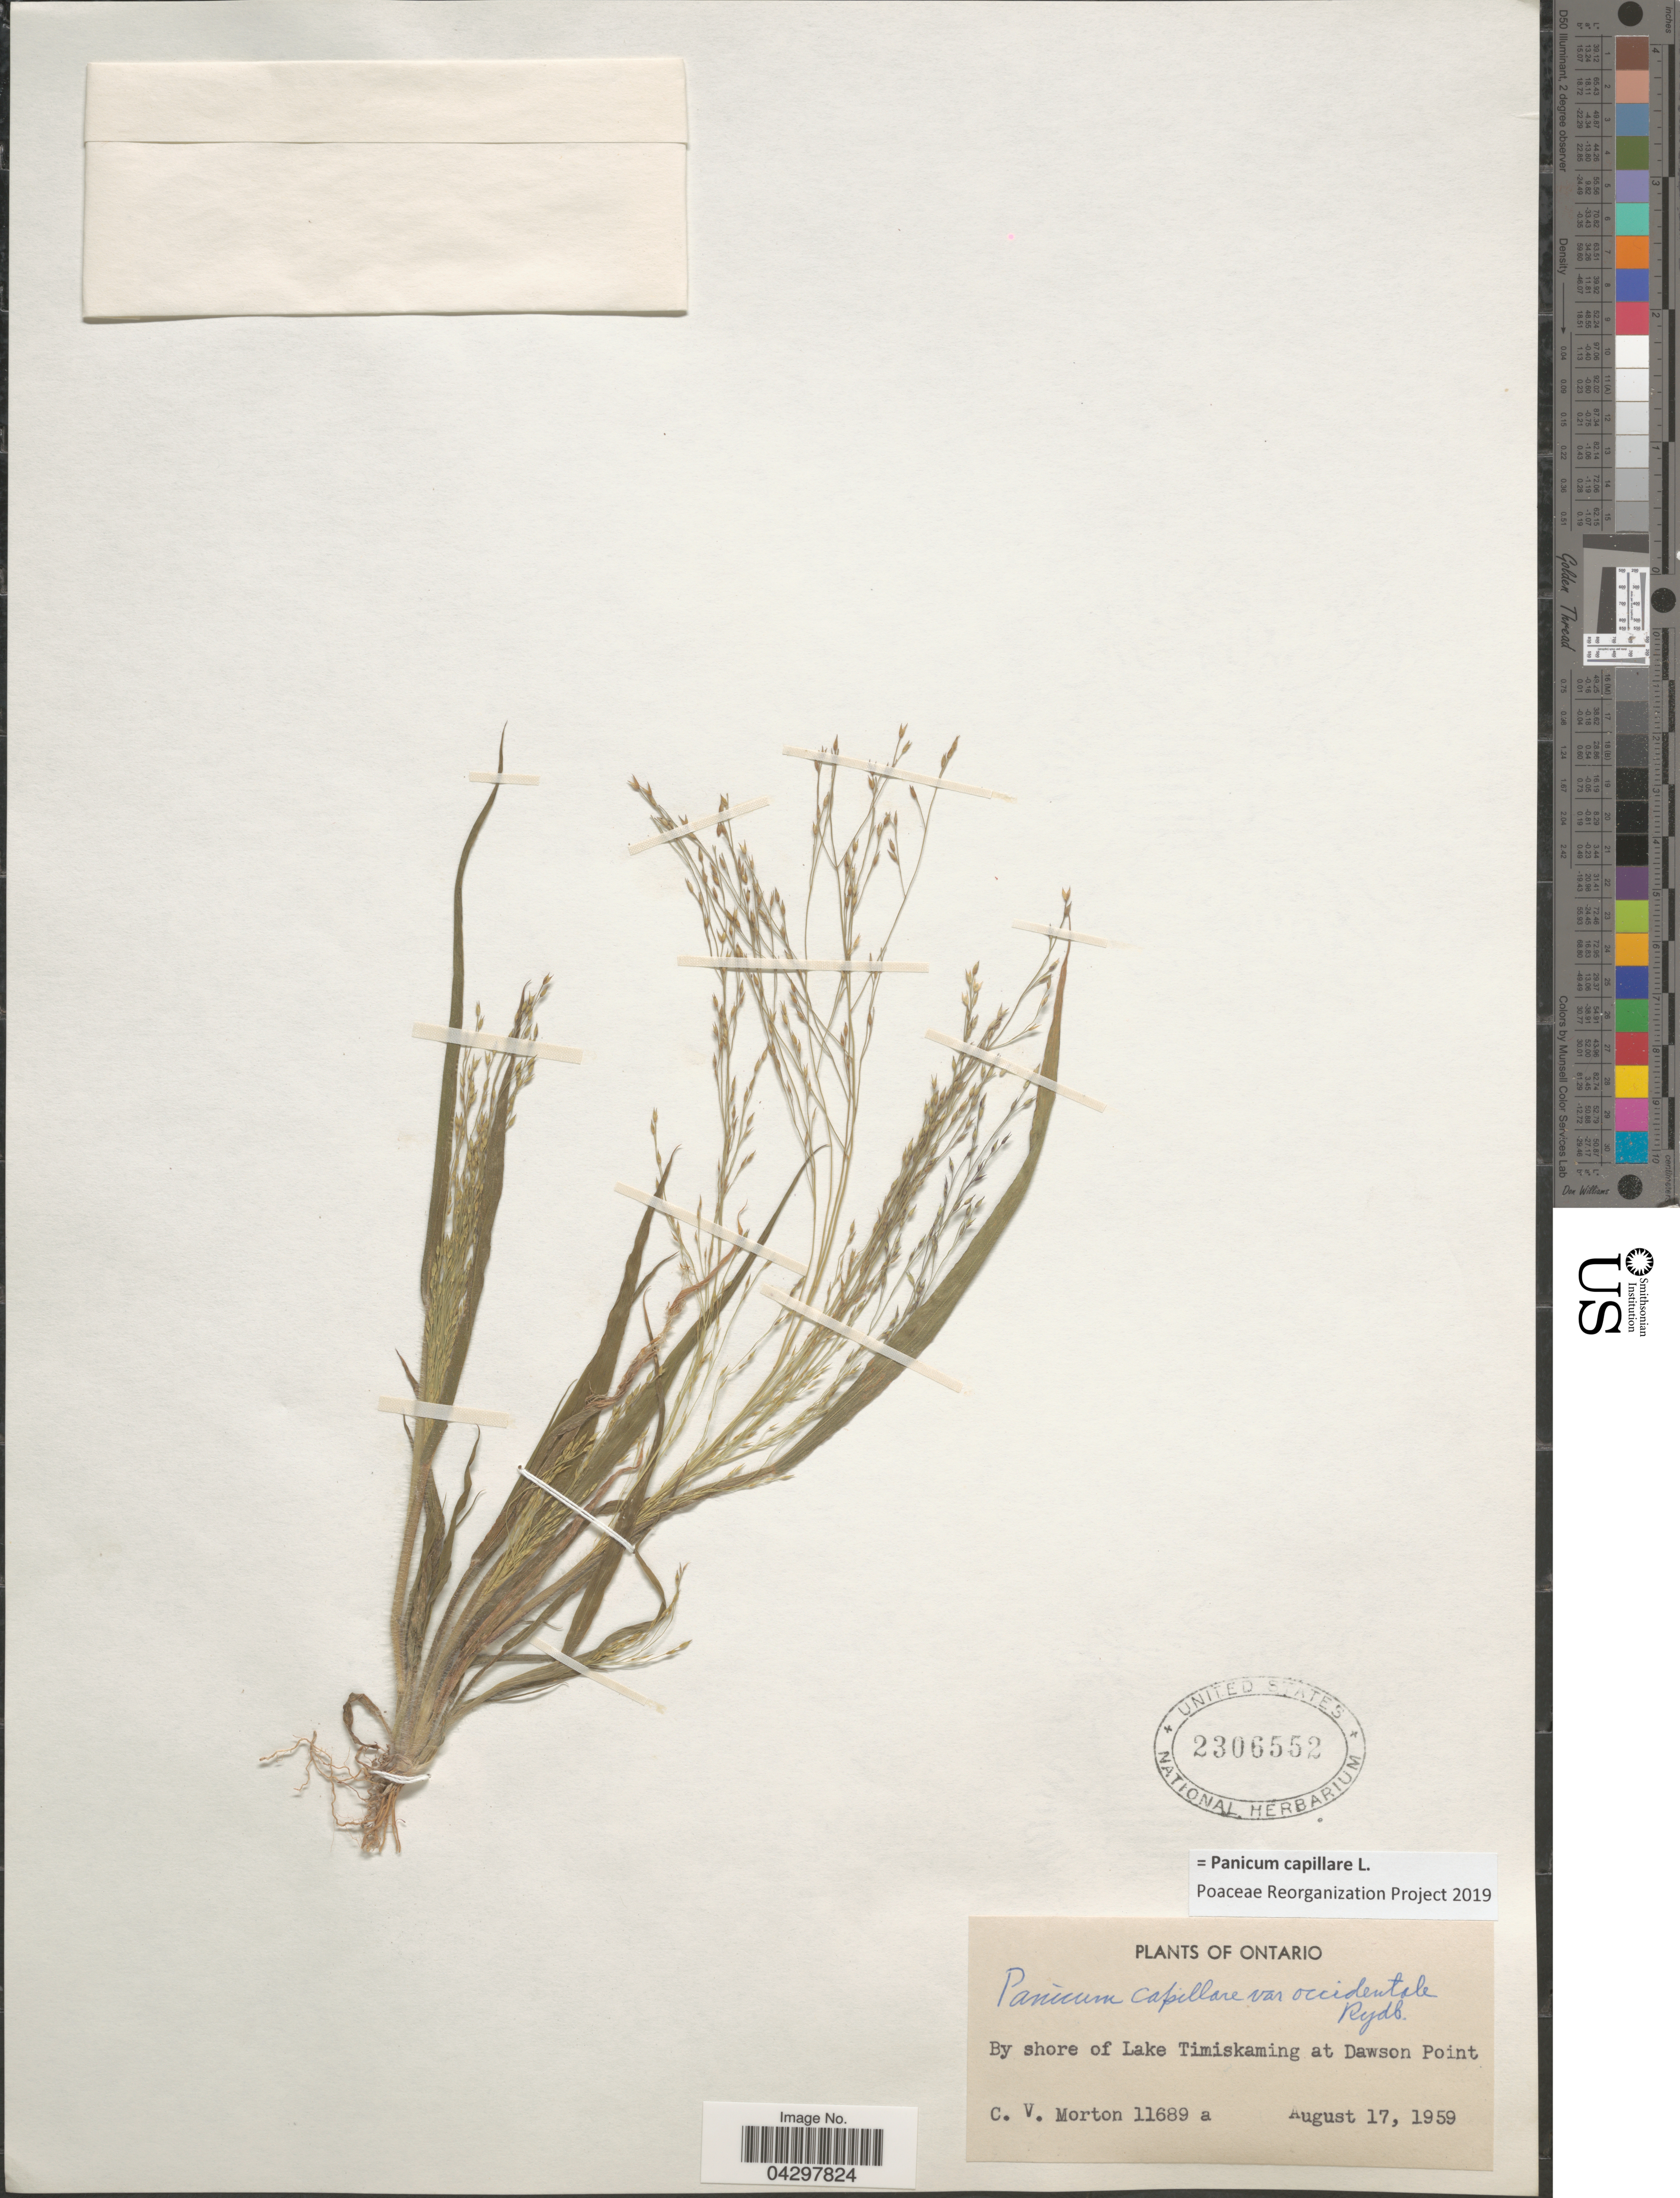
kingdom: Plantae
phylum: Tracheophyta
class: Liliopsida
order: Poales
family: Poaceae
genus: Panicum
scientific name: Panicum capillare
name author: L.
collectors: C. V. Morton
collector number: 11689a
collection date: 1959-08-17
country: Canada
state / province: Ontario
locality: By shore of Lake Timiskaming at Dawson Point.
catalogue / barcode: US 2306552